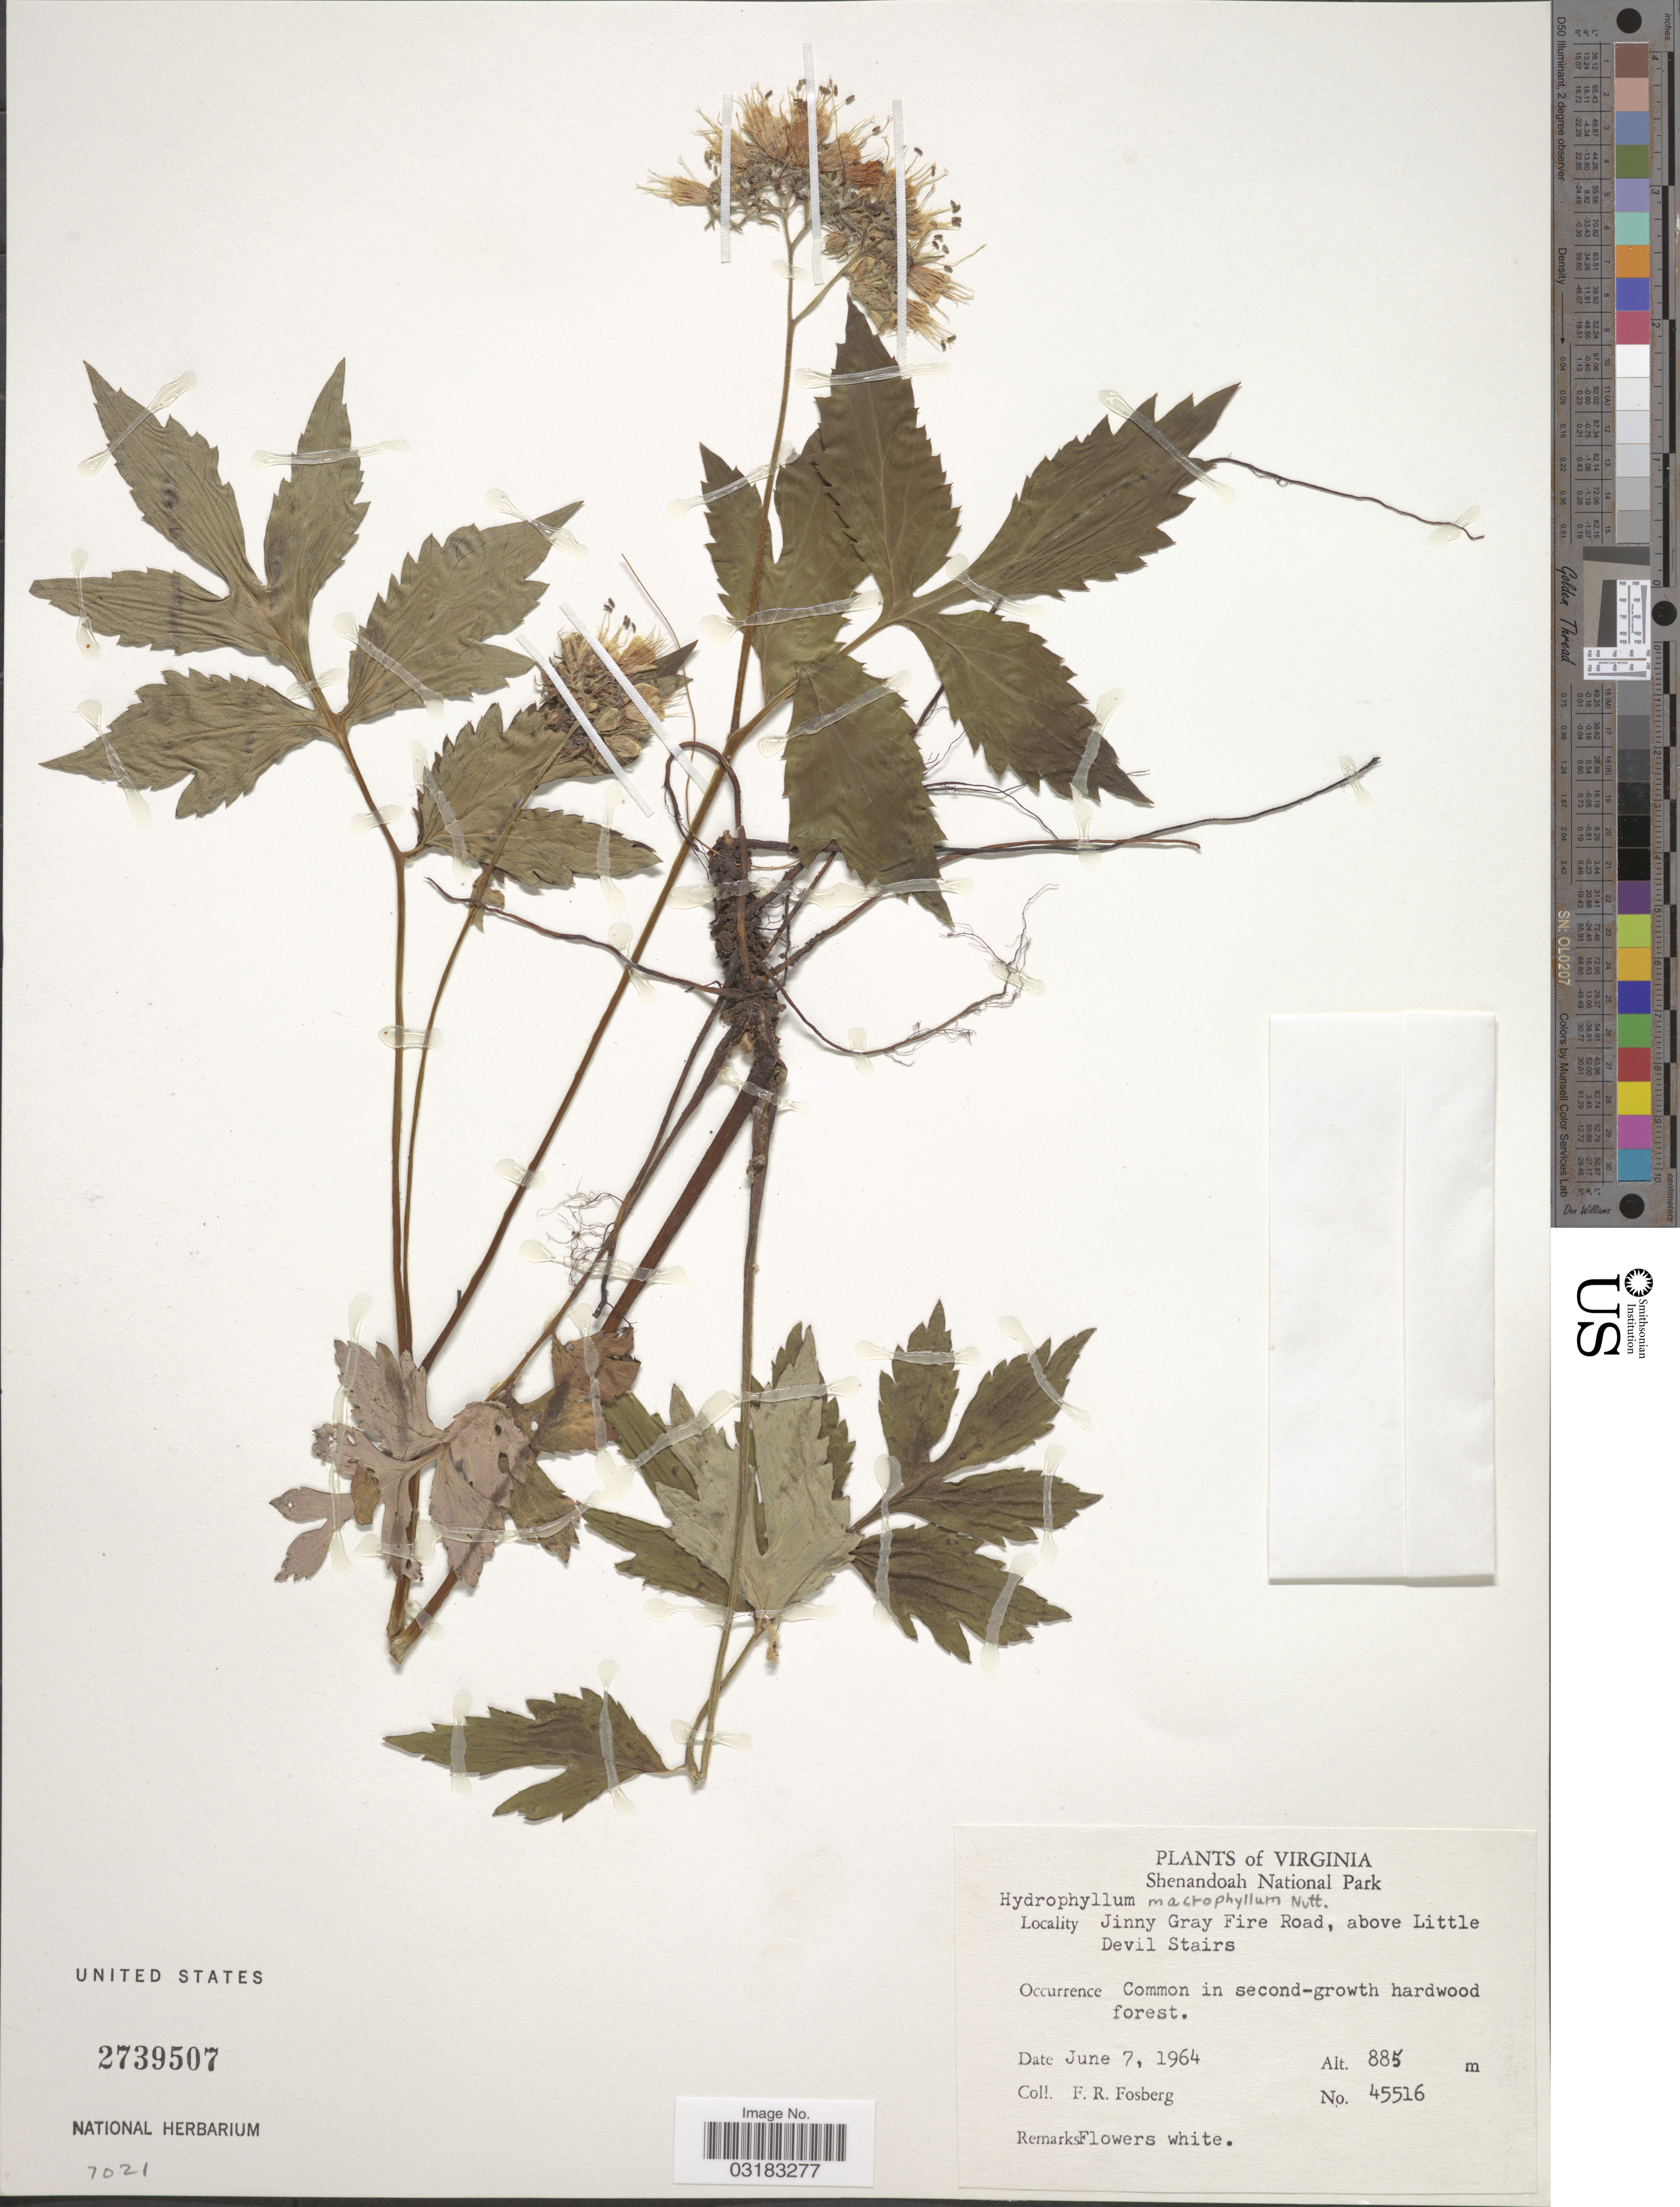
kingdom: Plantae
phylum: Tracheophyta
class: Magnoliopsida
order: Boraginales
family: Hydrophyllaceae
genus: Hydrophyllum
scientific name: Hydrophyllum virginianum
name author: L.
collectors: F. R. Fosberg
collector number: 45516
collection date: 1964-06-07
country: United States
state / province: Virginia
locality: Shenandoah National Park. Jinny Gray Fire Road, above Little Devil Stairs.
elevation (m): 885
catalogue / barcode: US 2739507